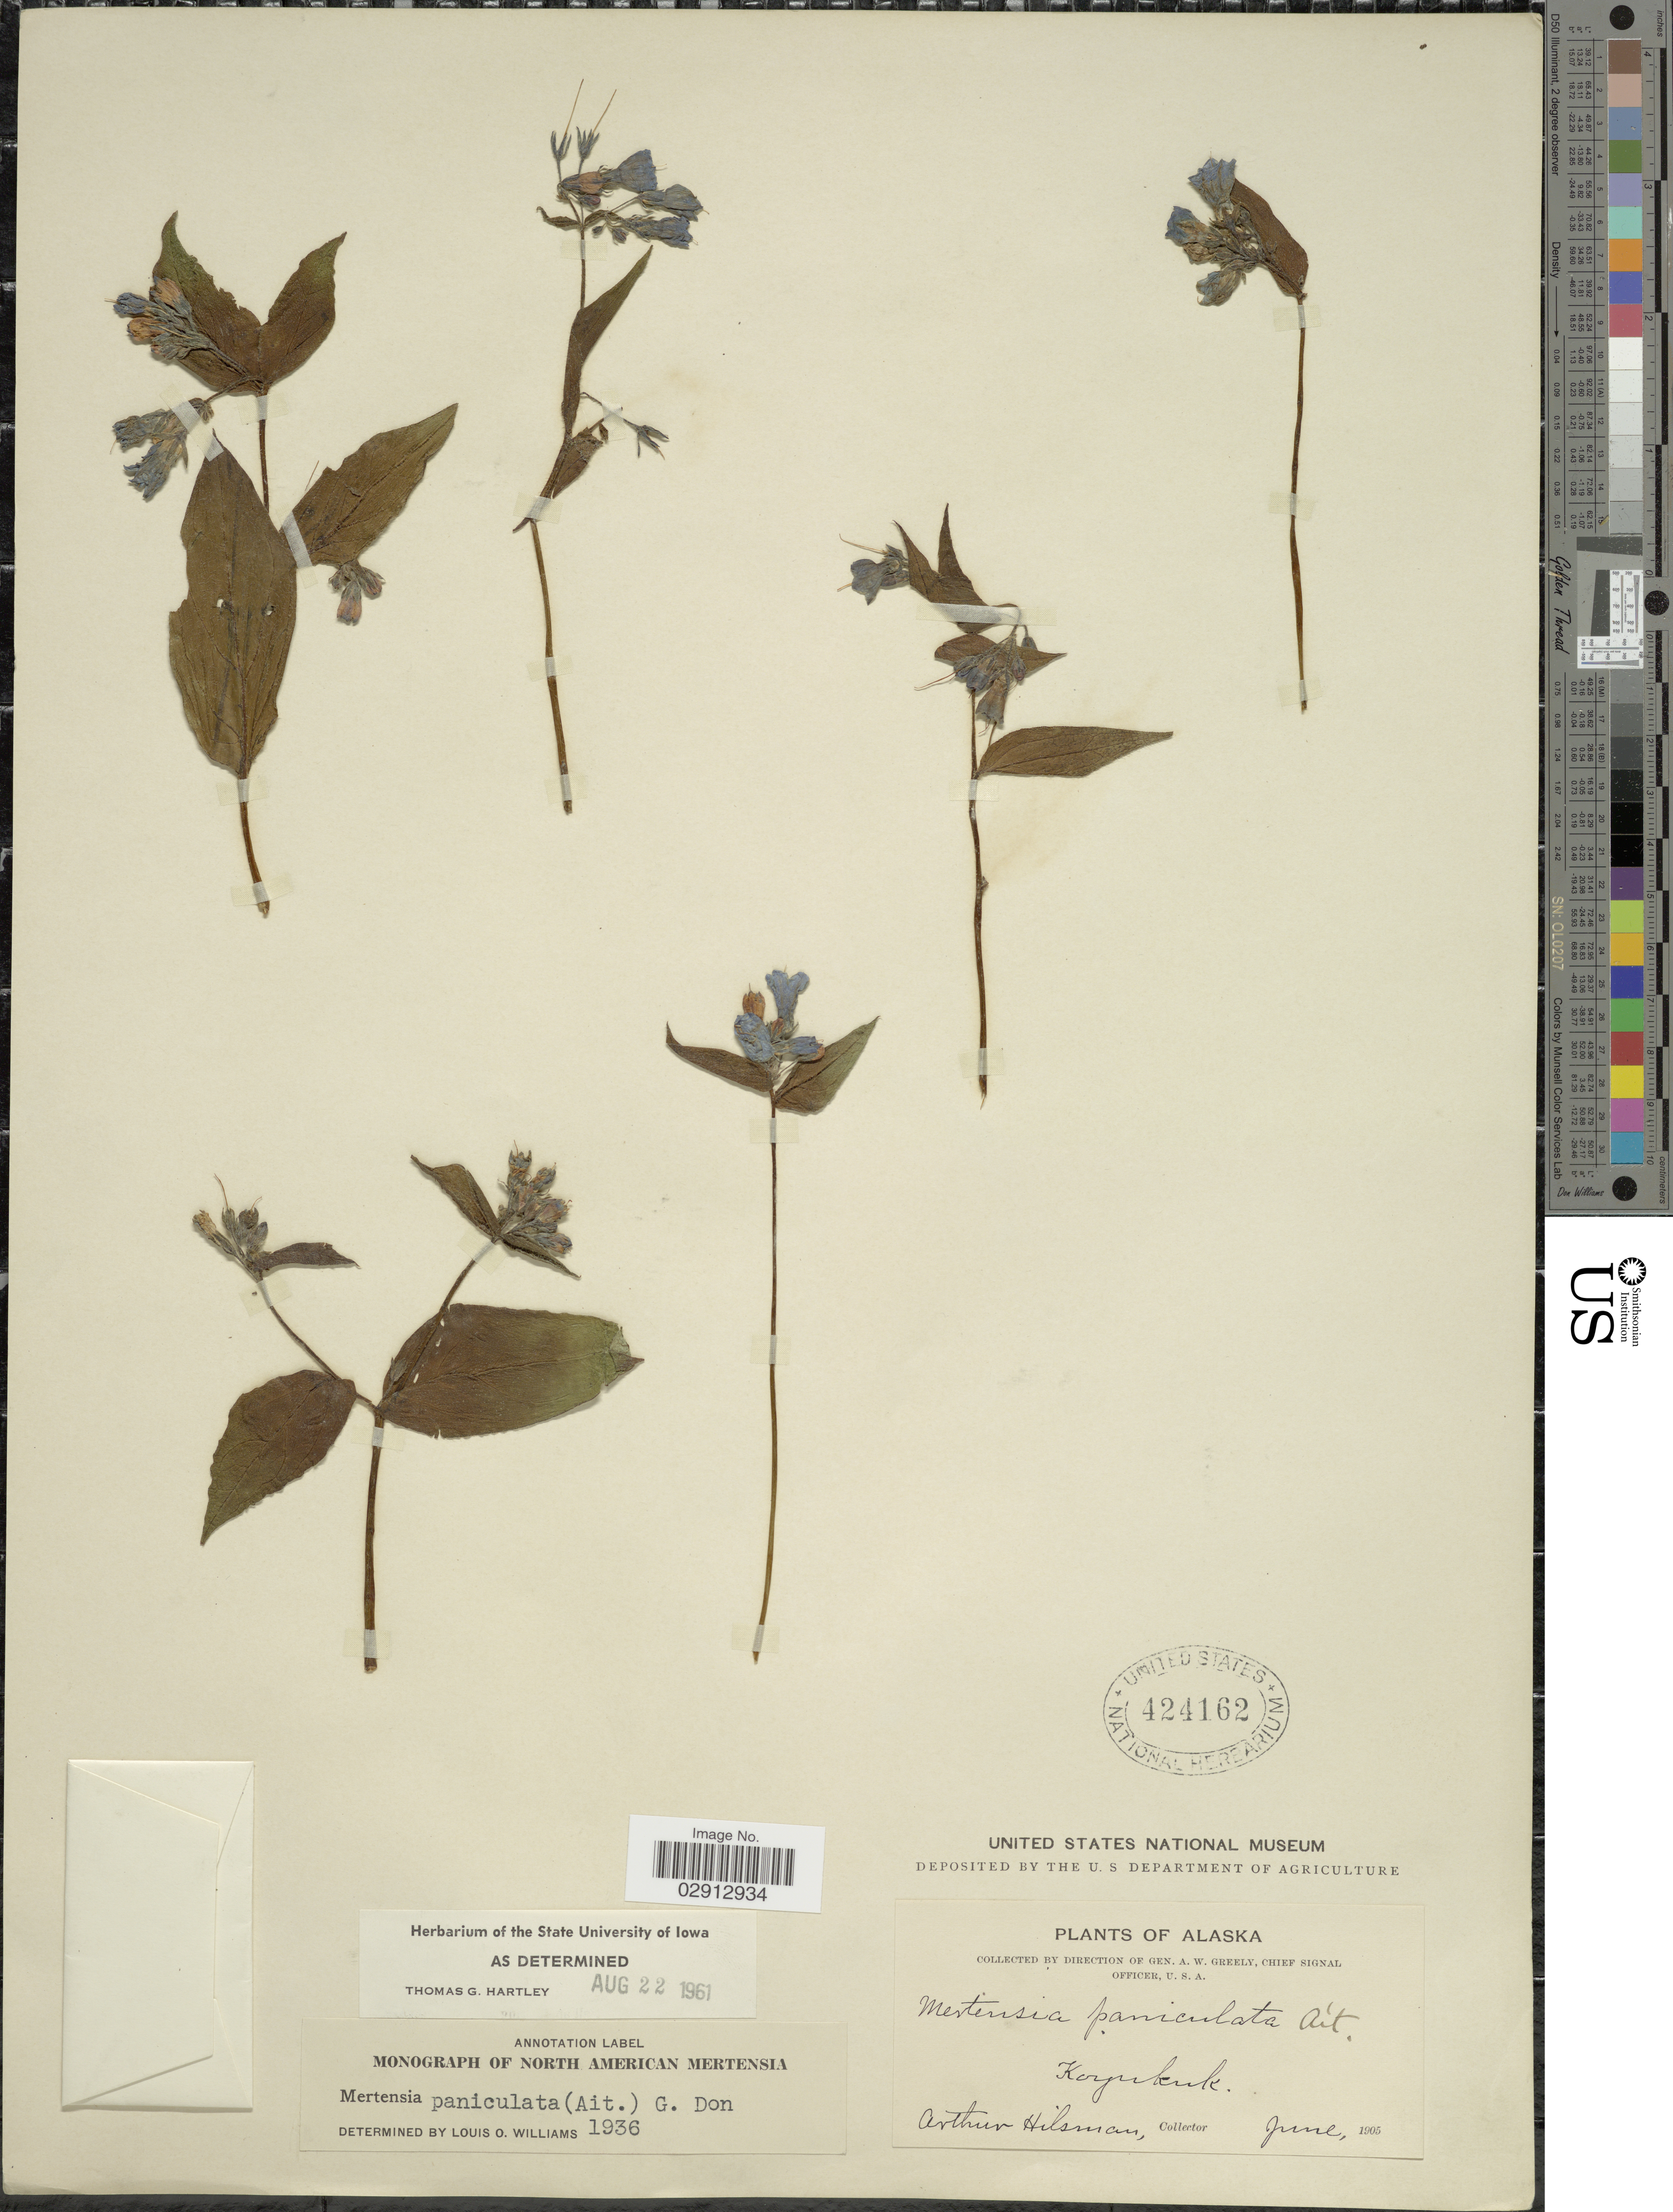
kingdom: Plantae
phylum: Tracheophyta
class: Magnoliopsida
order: Boraginales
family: Boraginaceae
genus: Mertensia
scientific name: Mertensia paniculata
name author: (Aiton) G. Don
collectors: A. Hilsman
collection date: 1905-06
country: United States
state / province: Alaska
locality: Koynkuk.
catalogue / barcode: US 424162